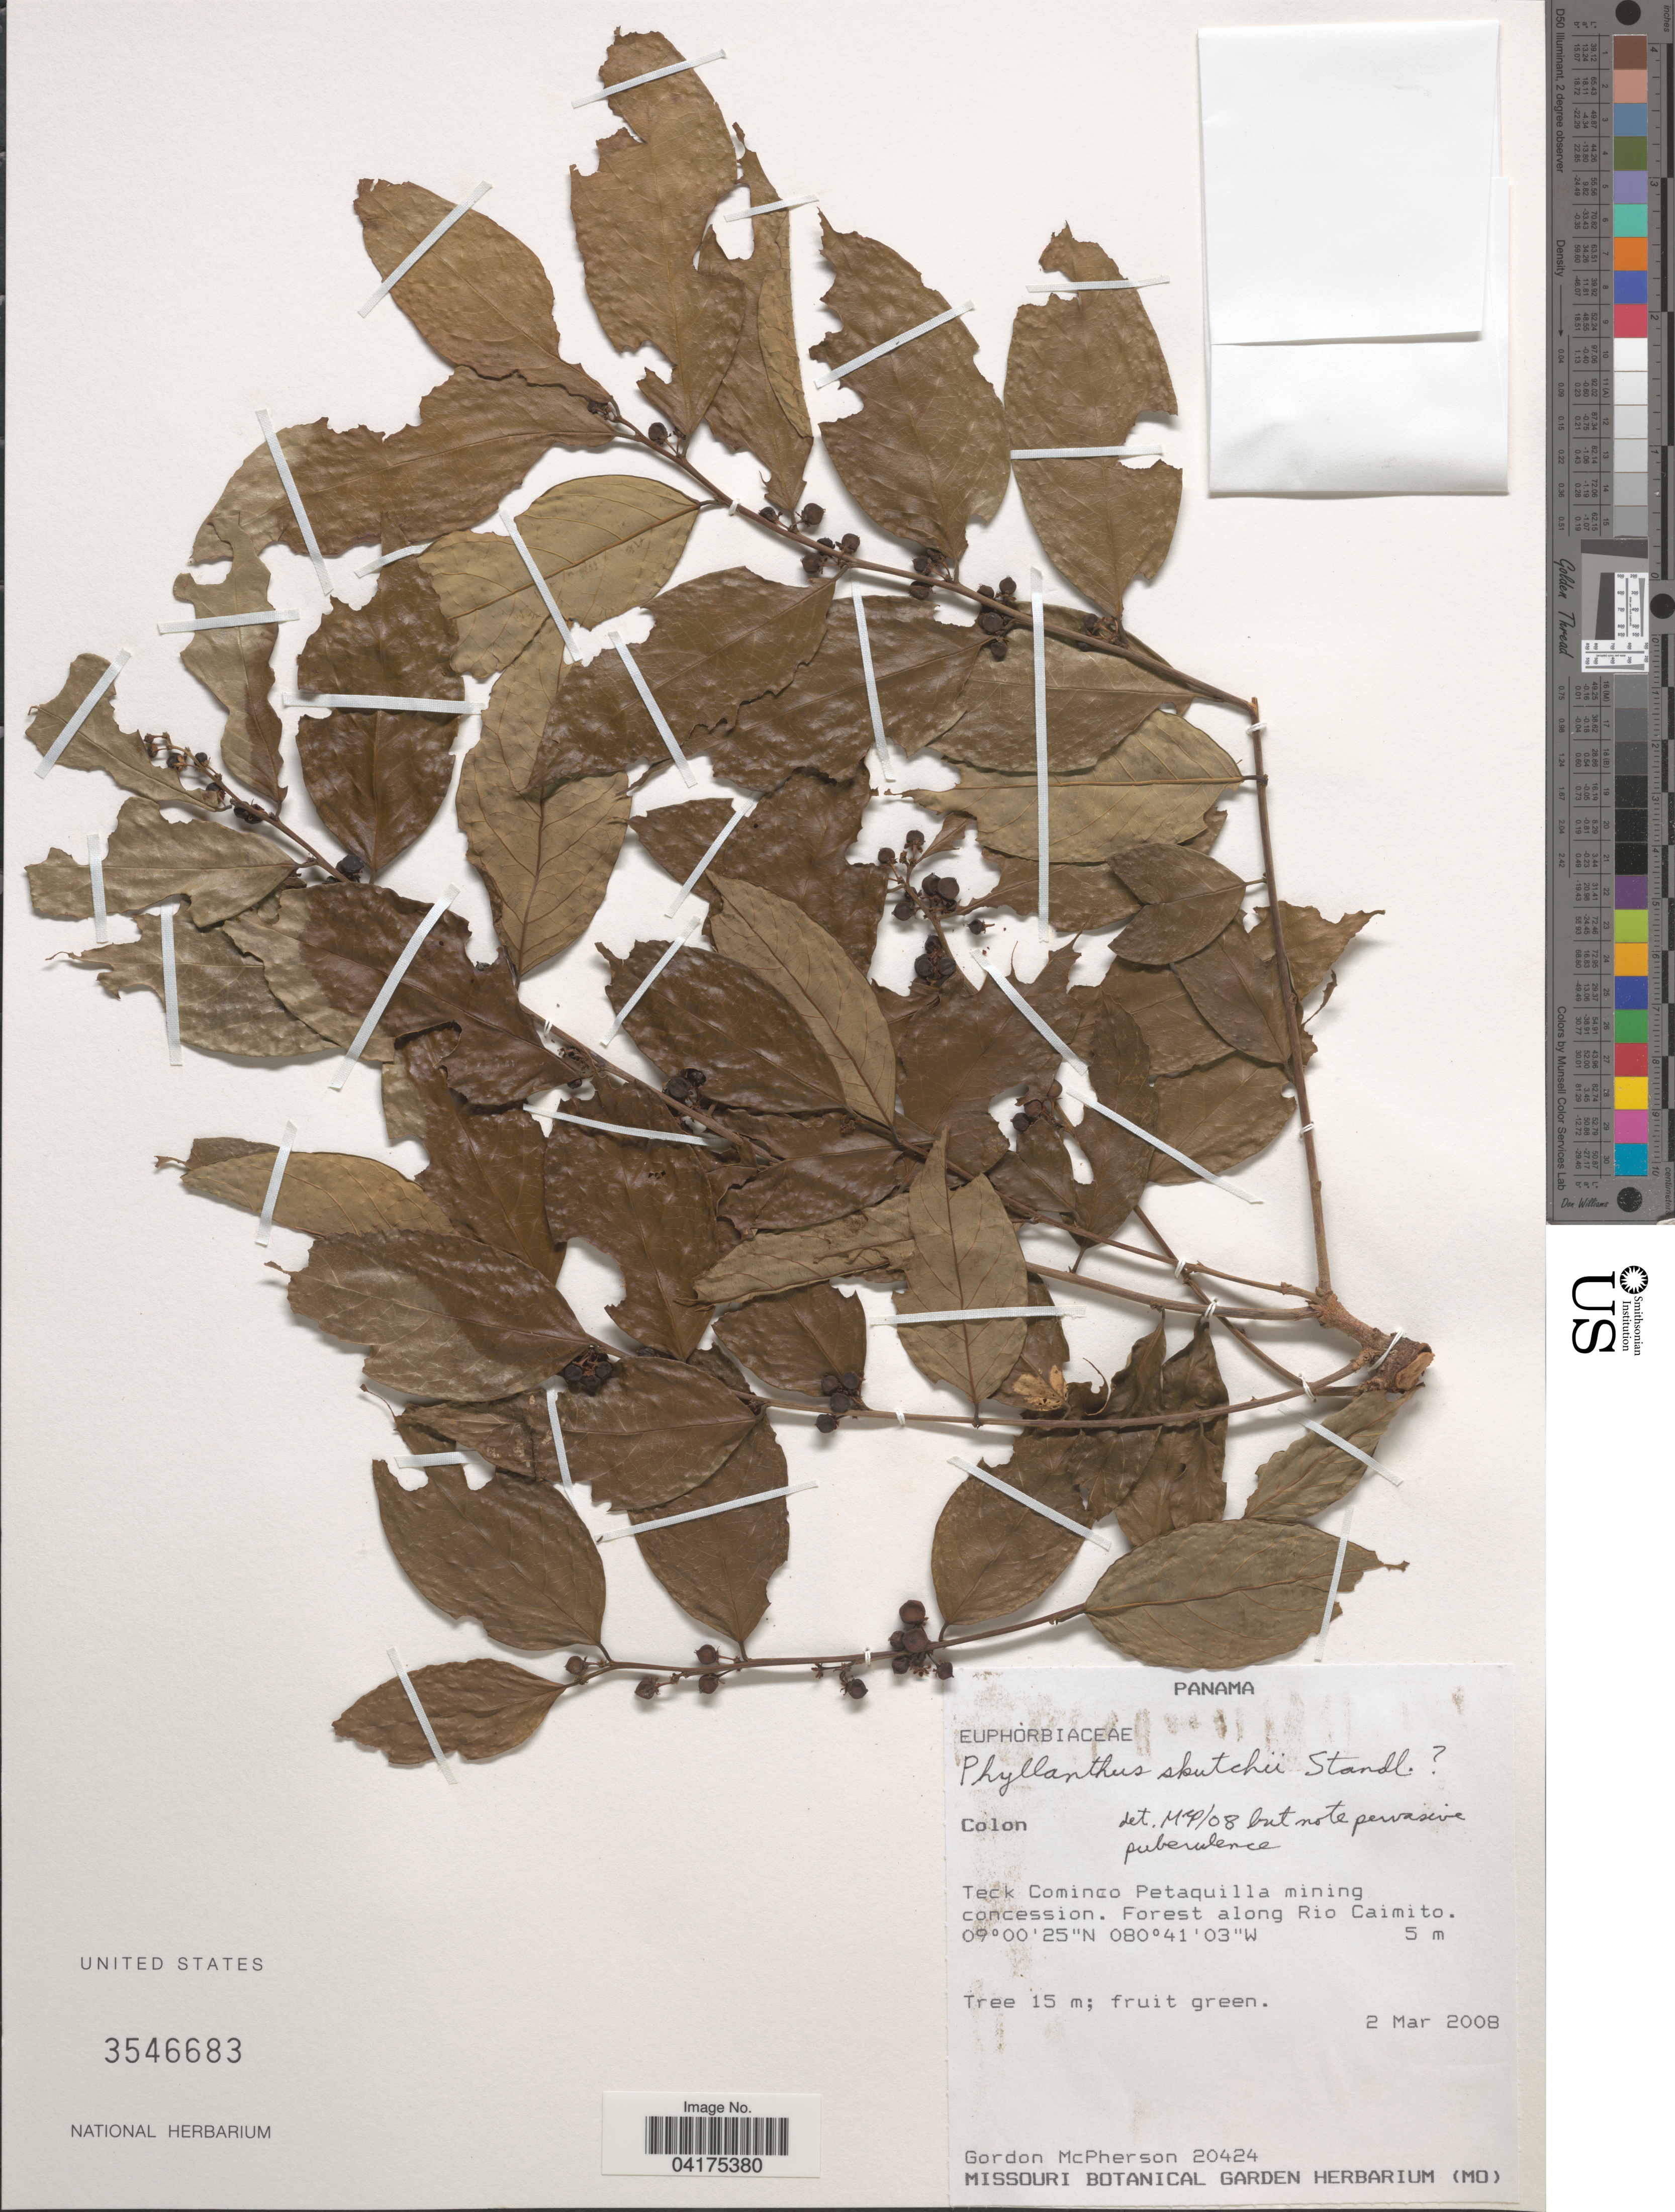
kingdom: Plantae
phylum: Tracheophyta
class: Magnoliopsida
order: Malpighiales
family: Phyllanthaceae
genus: Phyllanthus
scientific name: Phyllanthus skutchii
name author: Standl.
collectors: G. McPherson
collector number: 20424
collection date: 2008-03-02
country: Panama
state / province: Colón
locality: Teck Cominco Petaquilla mining concession. Forest along Rio Caimito.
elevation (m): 5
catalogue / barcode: US 3546683